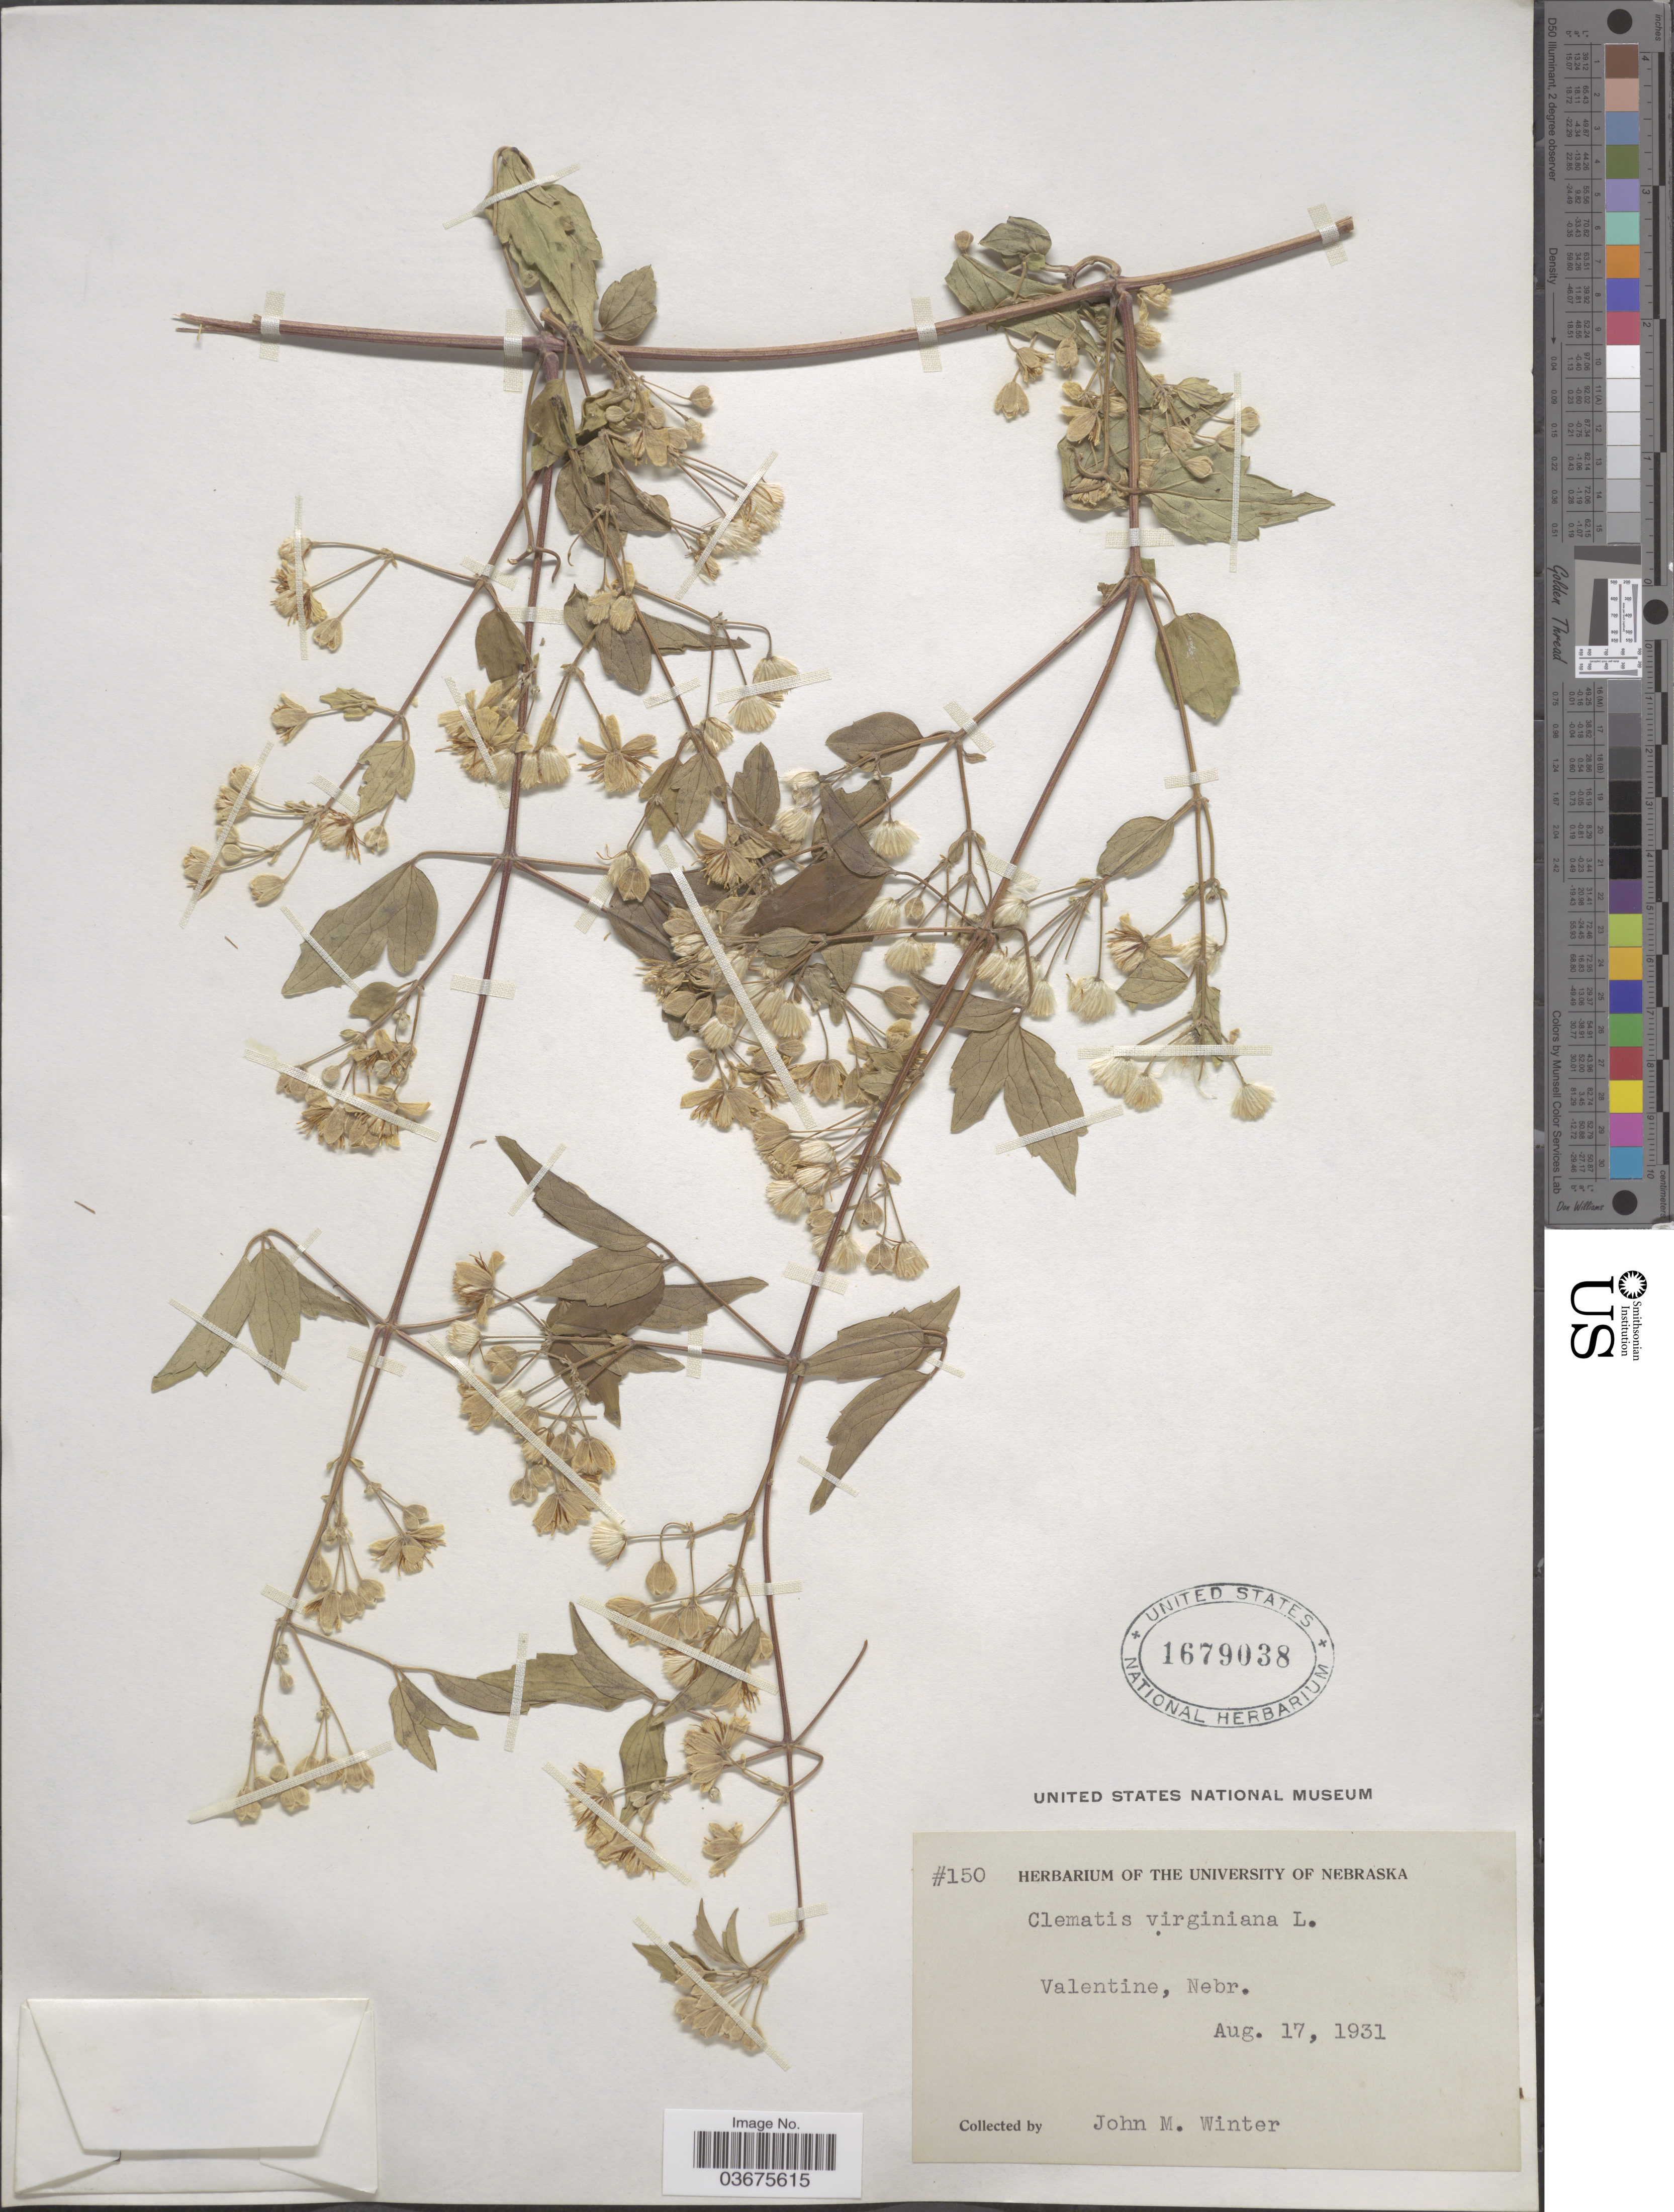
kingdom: Plantae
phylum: Tracheophyta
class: Magnoliopsida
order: Ranunculales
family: Ranunculaceae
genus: Clematis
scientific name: Clematis virginiana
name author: L.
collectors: J. M. Winter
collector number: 150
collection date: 1931-08-17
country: United States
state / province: Nebraska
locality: Valentine.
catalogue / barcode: US 1679038